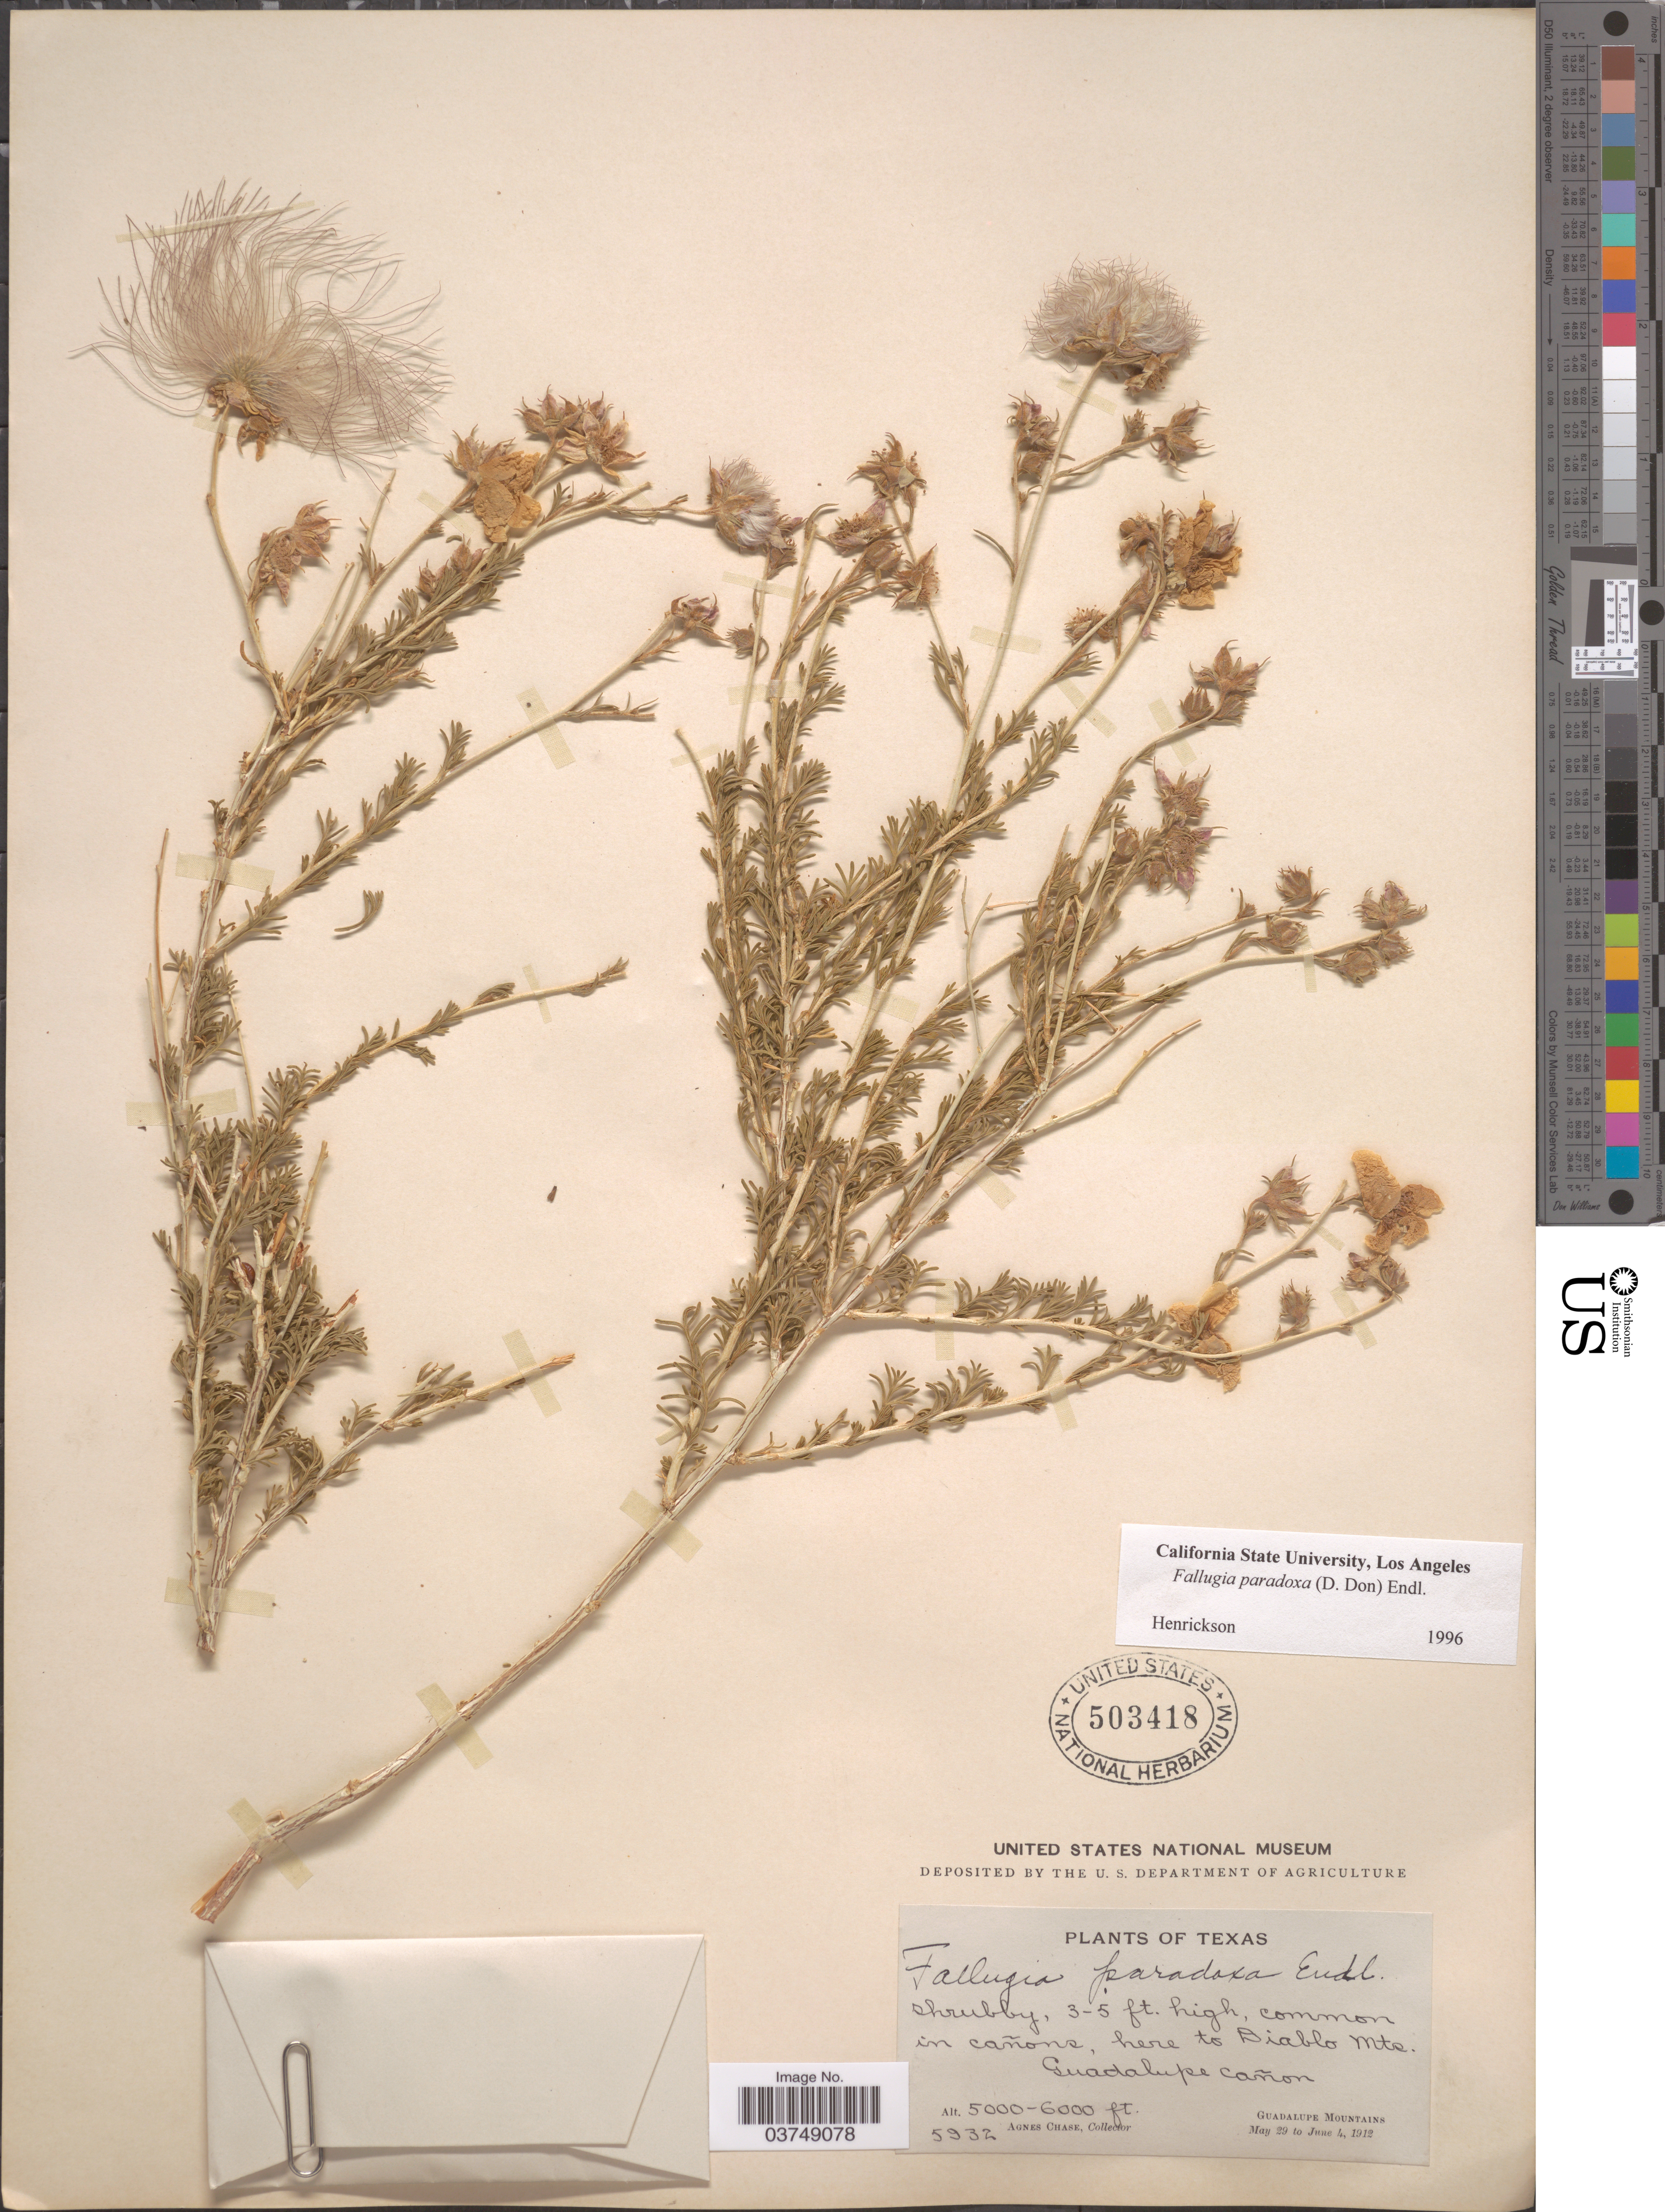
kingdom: Plantae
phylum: Tracheophyta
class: Magnoliopsida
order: Rosales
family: Rosaceae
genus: Fallugia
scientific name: Fallugia paradoxa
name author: (D. Don ex Tilloch & T. Taylor) Endl. ex Torr.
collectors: A. Chase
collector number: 5932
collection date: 1912-05-29/1912-06-04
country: United States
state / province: Texas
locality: Common in cañons, here to Diablo Mts. Guadalupe Cañon. Guadalupe Mountains.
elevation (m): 1524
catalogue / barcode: US 503418